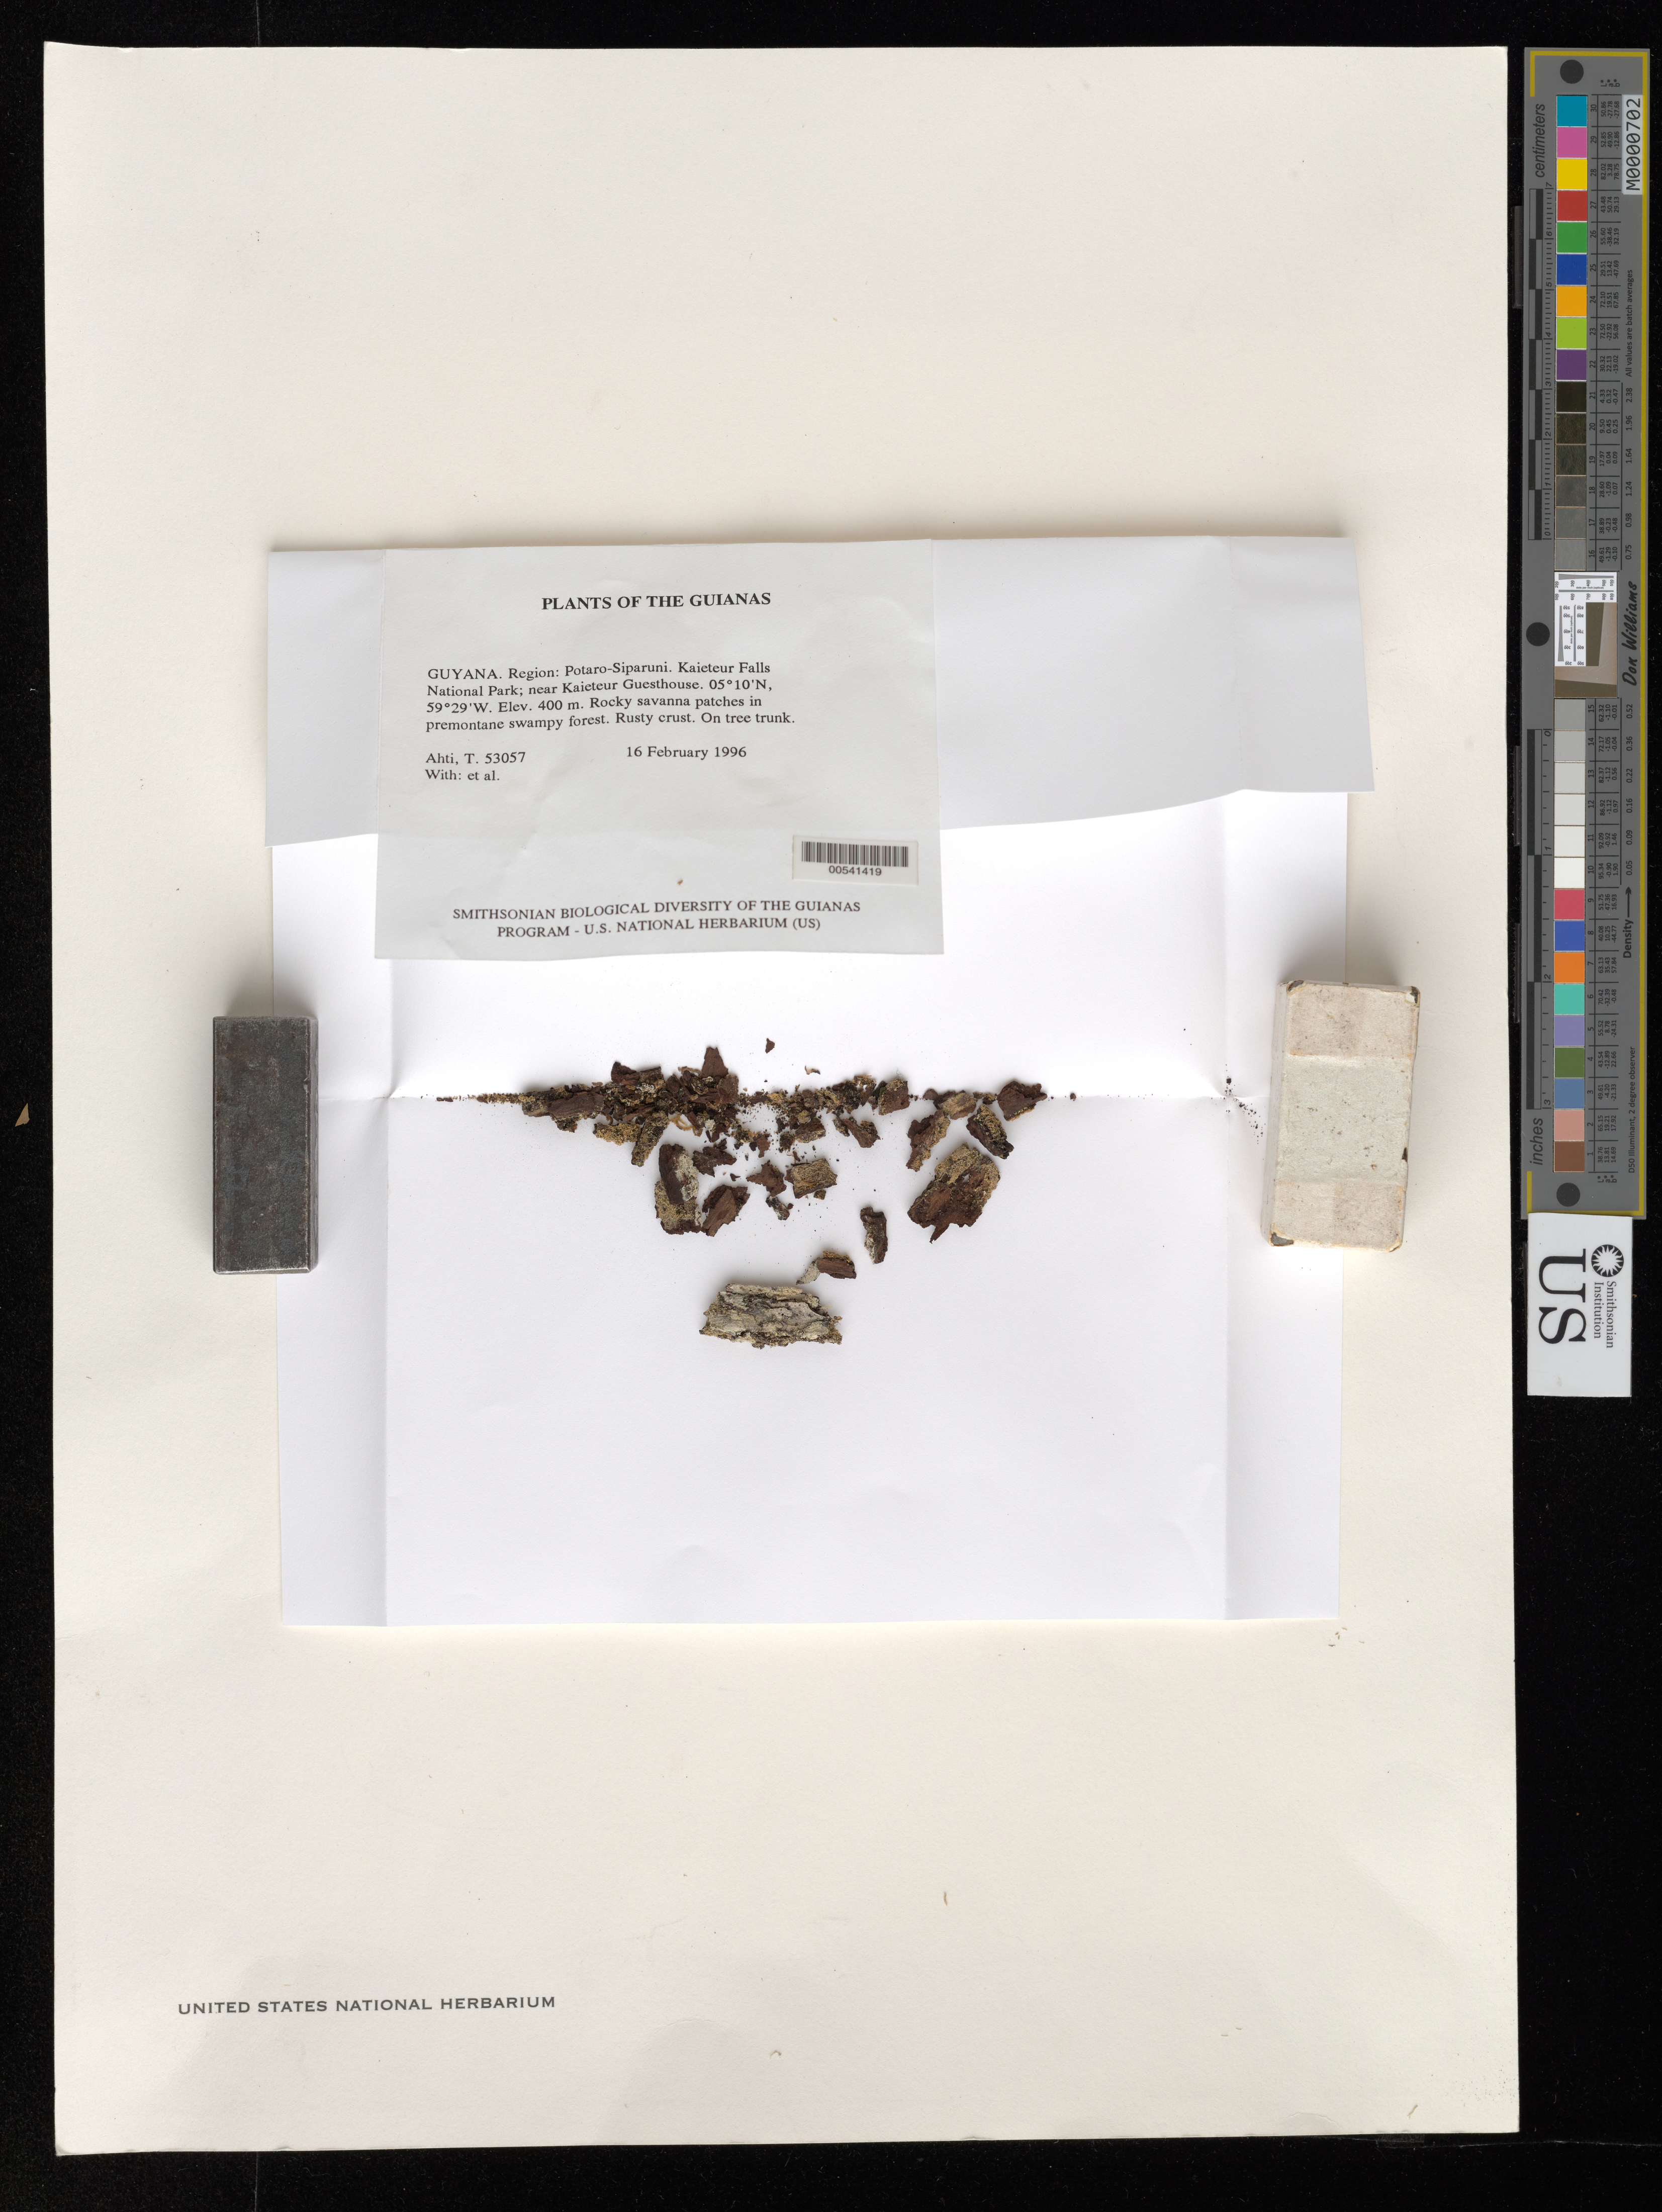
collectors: T. T. Ahti et al.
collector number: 53057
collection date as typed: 16 February 1996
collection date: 1996-02-16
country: Guyana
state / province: Potaro-Siparuni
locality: Kaieteur Falls National Park; near Kaieteur Guesthouse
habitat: Rocky savanna patches in premontane swampy forest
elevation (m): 400